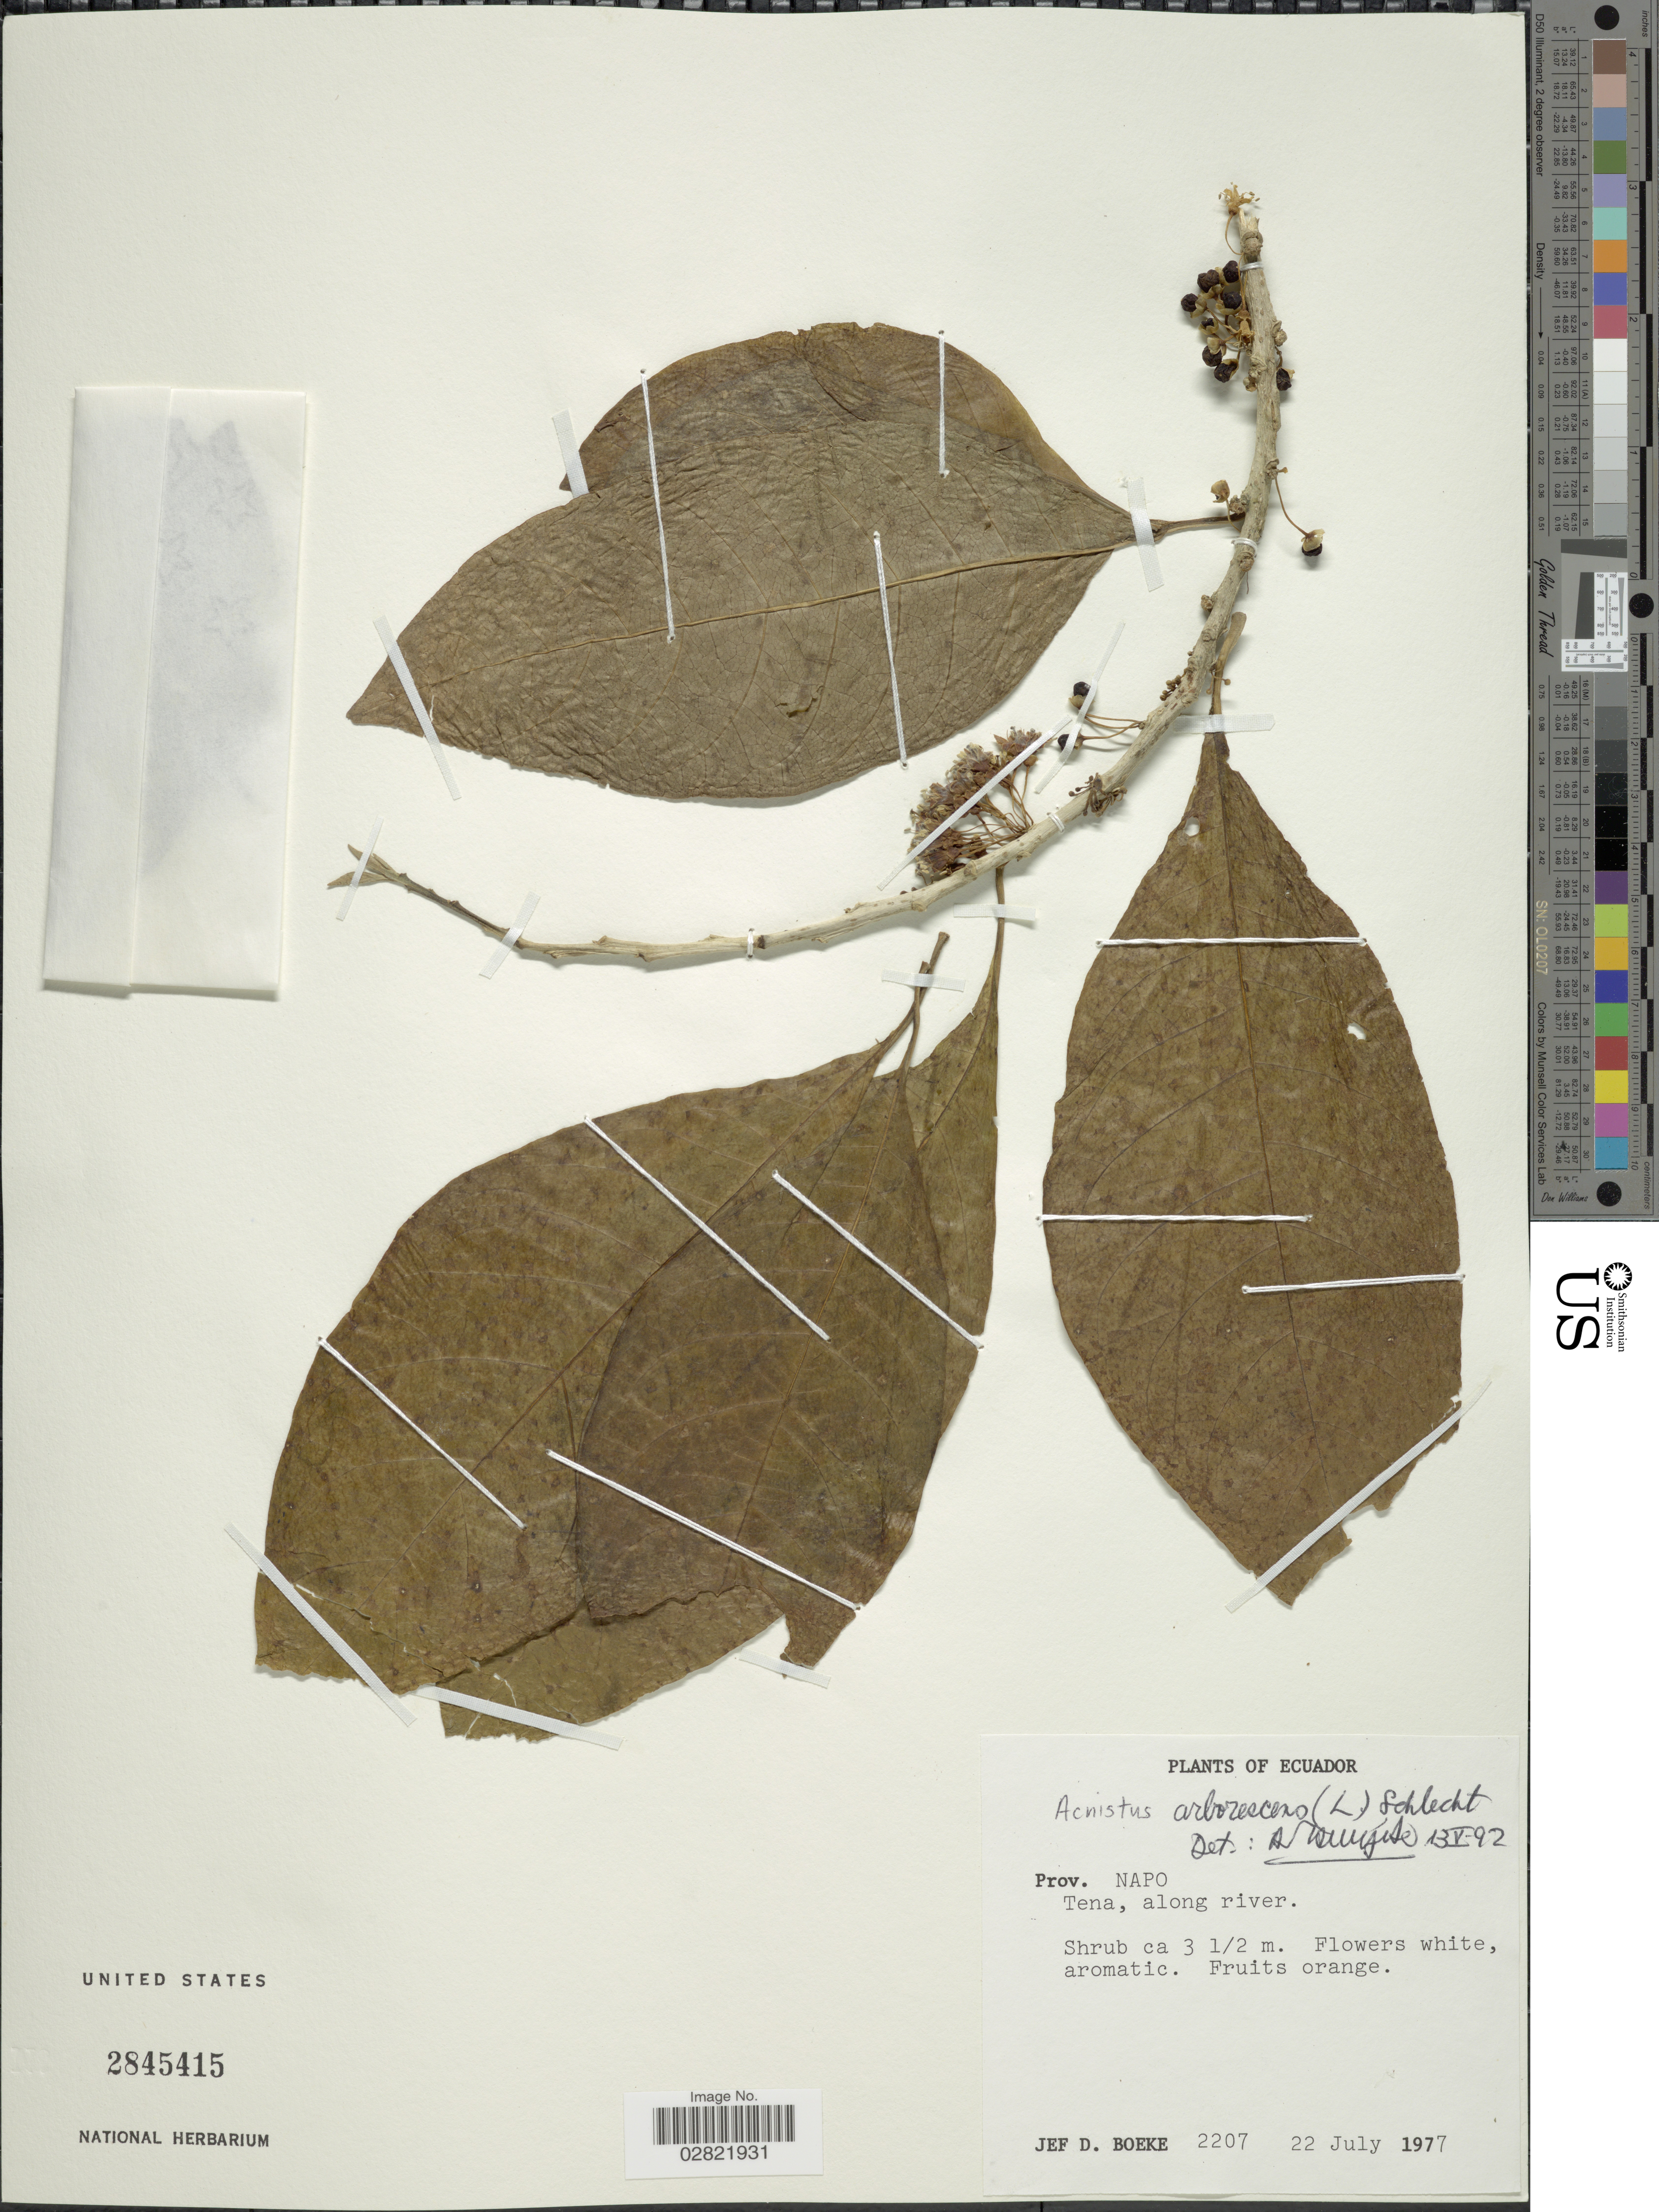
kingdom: Plantae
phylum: Tracheophyta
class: Magnoliopsida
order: Solanales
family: Solanaceae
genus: Acnistus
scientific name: Acnistus arborescens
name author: (L.) Schltdl.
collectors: J. Boeke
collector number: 2207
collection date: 1977-07-22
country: Ecuador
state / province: Napo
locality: Tena, along river.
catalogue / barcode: US 2845415